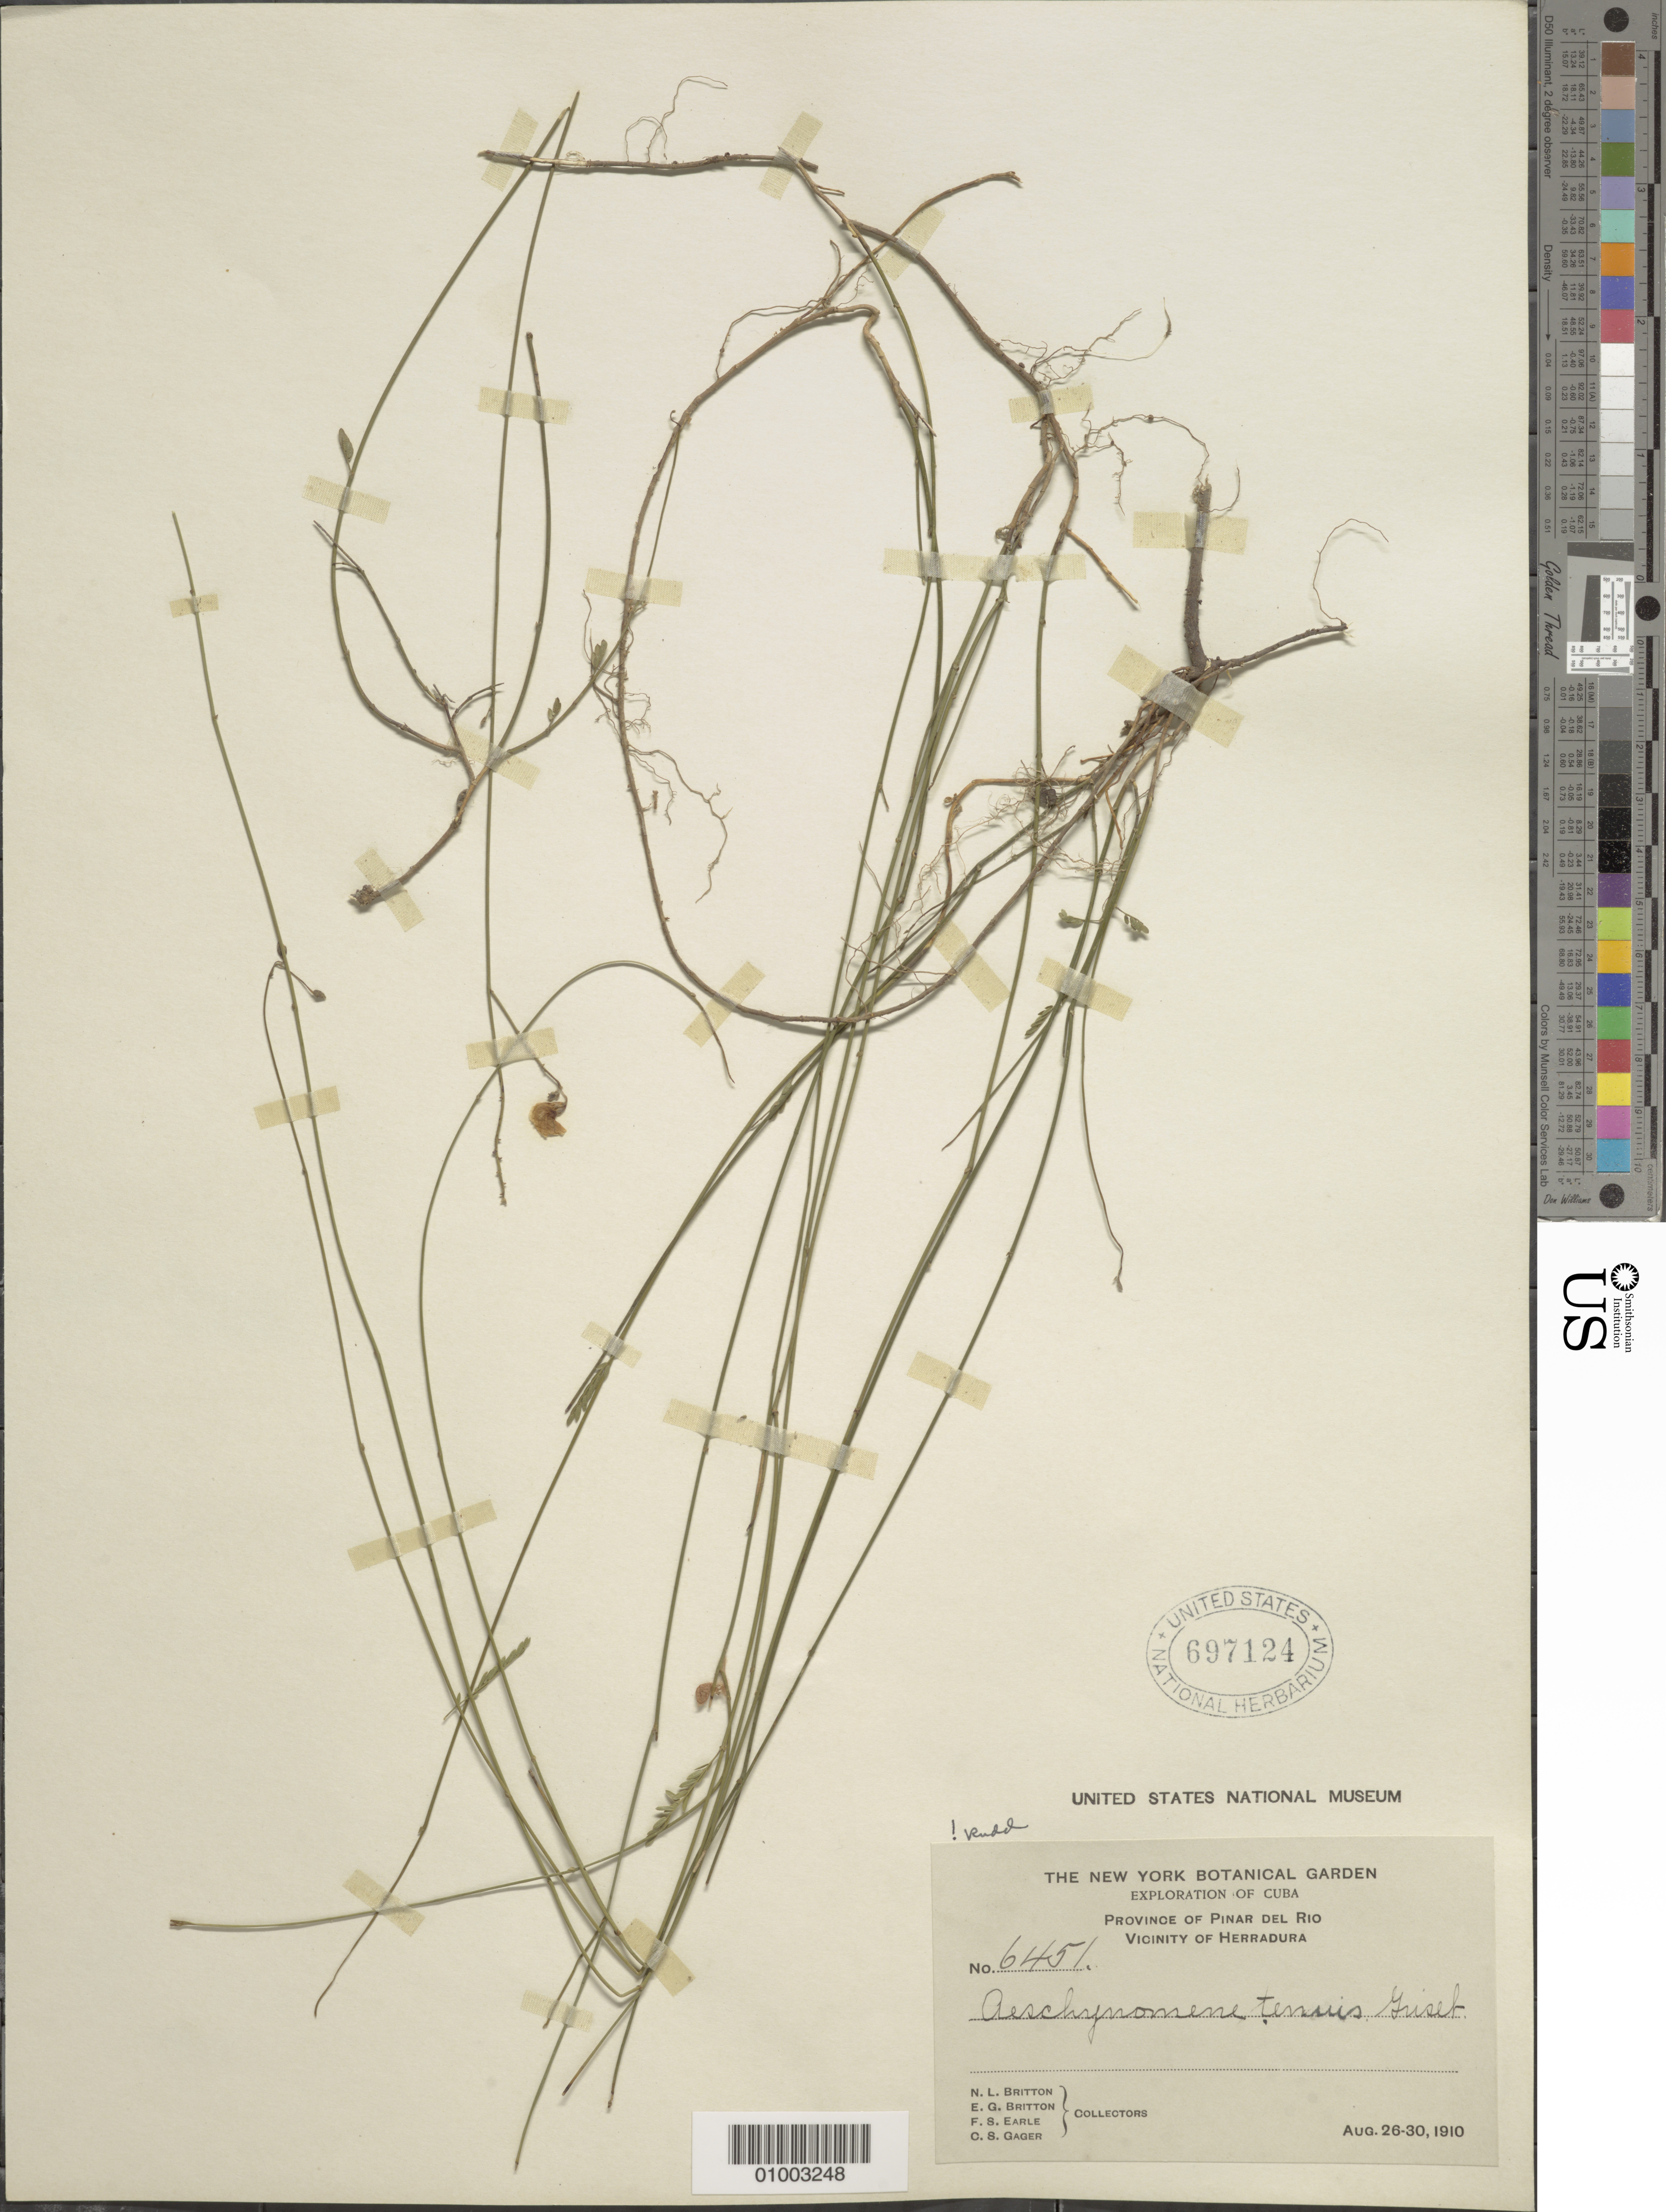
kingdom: Plantae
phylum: Tracheophyta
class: Magnoliopsida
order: Fabales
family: Fabaceae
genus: Aeschynomene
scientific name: Aeschynomene tenuis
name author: Griseb.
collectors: N. Britton, F. S. Earle & C. Gager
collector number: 6451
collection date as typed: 26 Aug 1910 to 30 Aug 1910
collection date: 1910-08-26/1910-08-30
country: Cuba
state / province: Pinar del Rio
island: Cuba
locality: Vicinity of Herradura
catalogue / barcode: US 697124